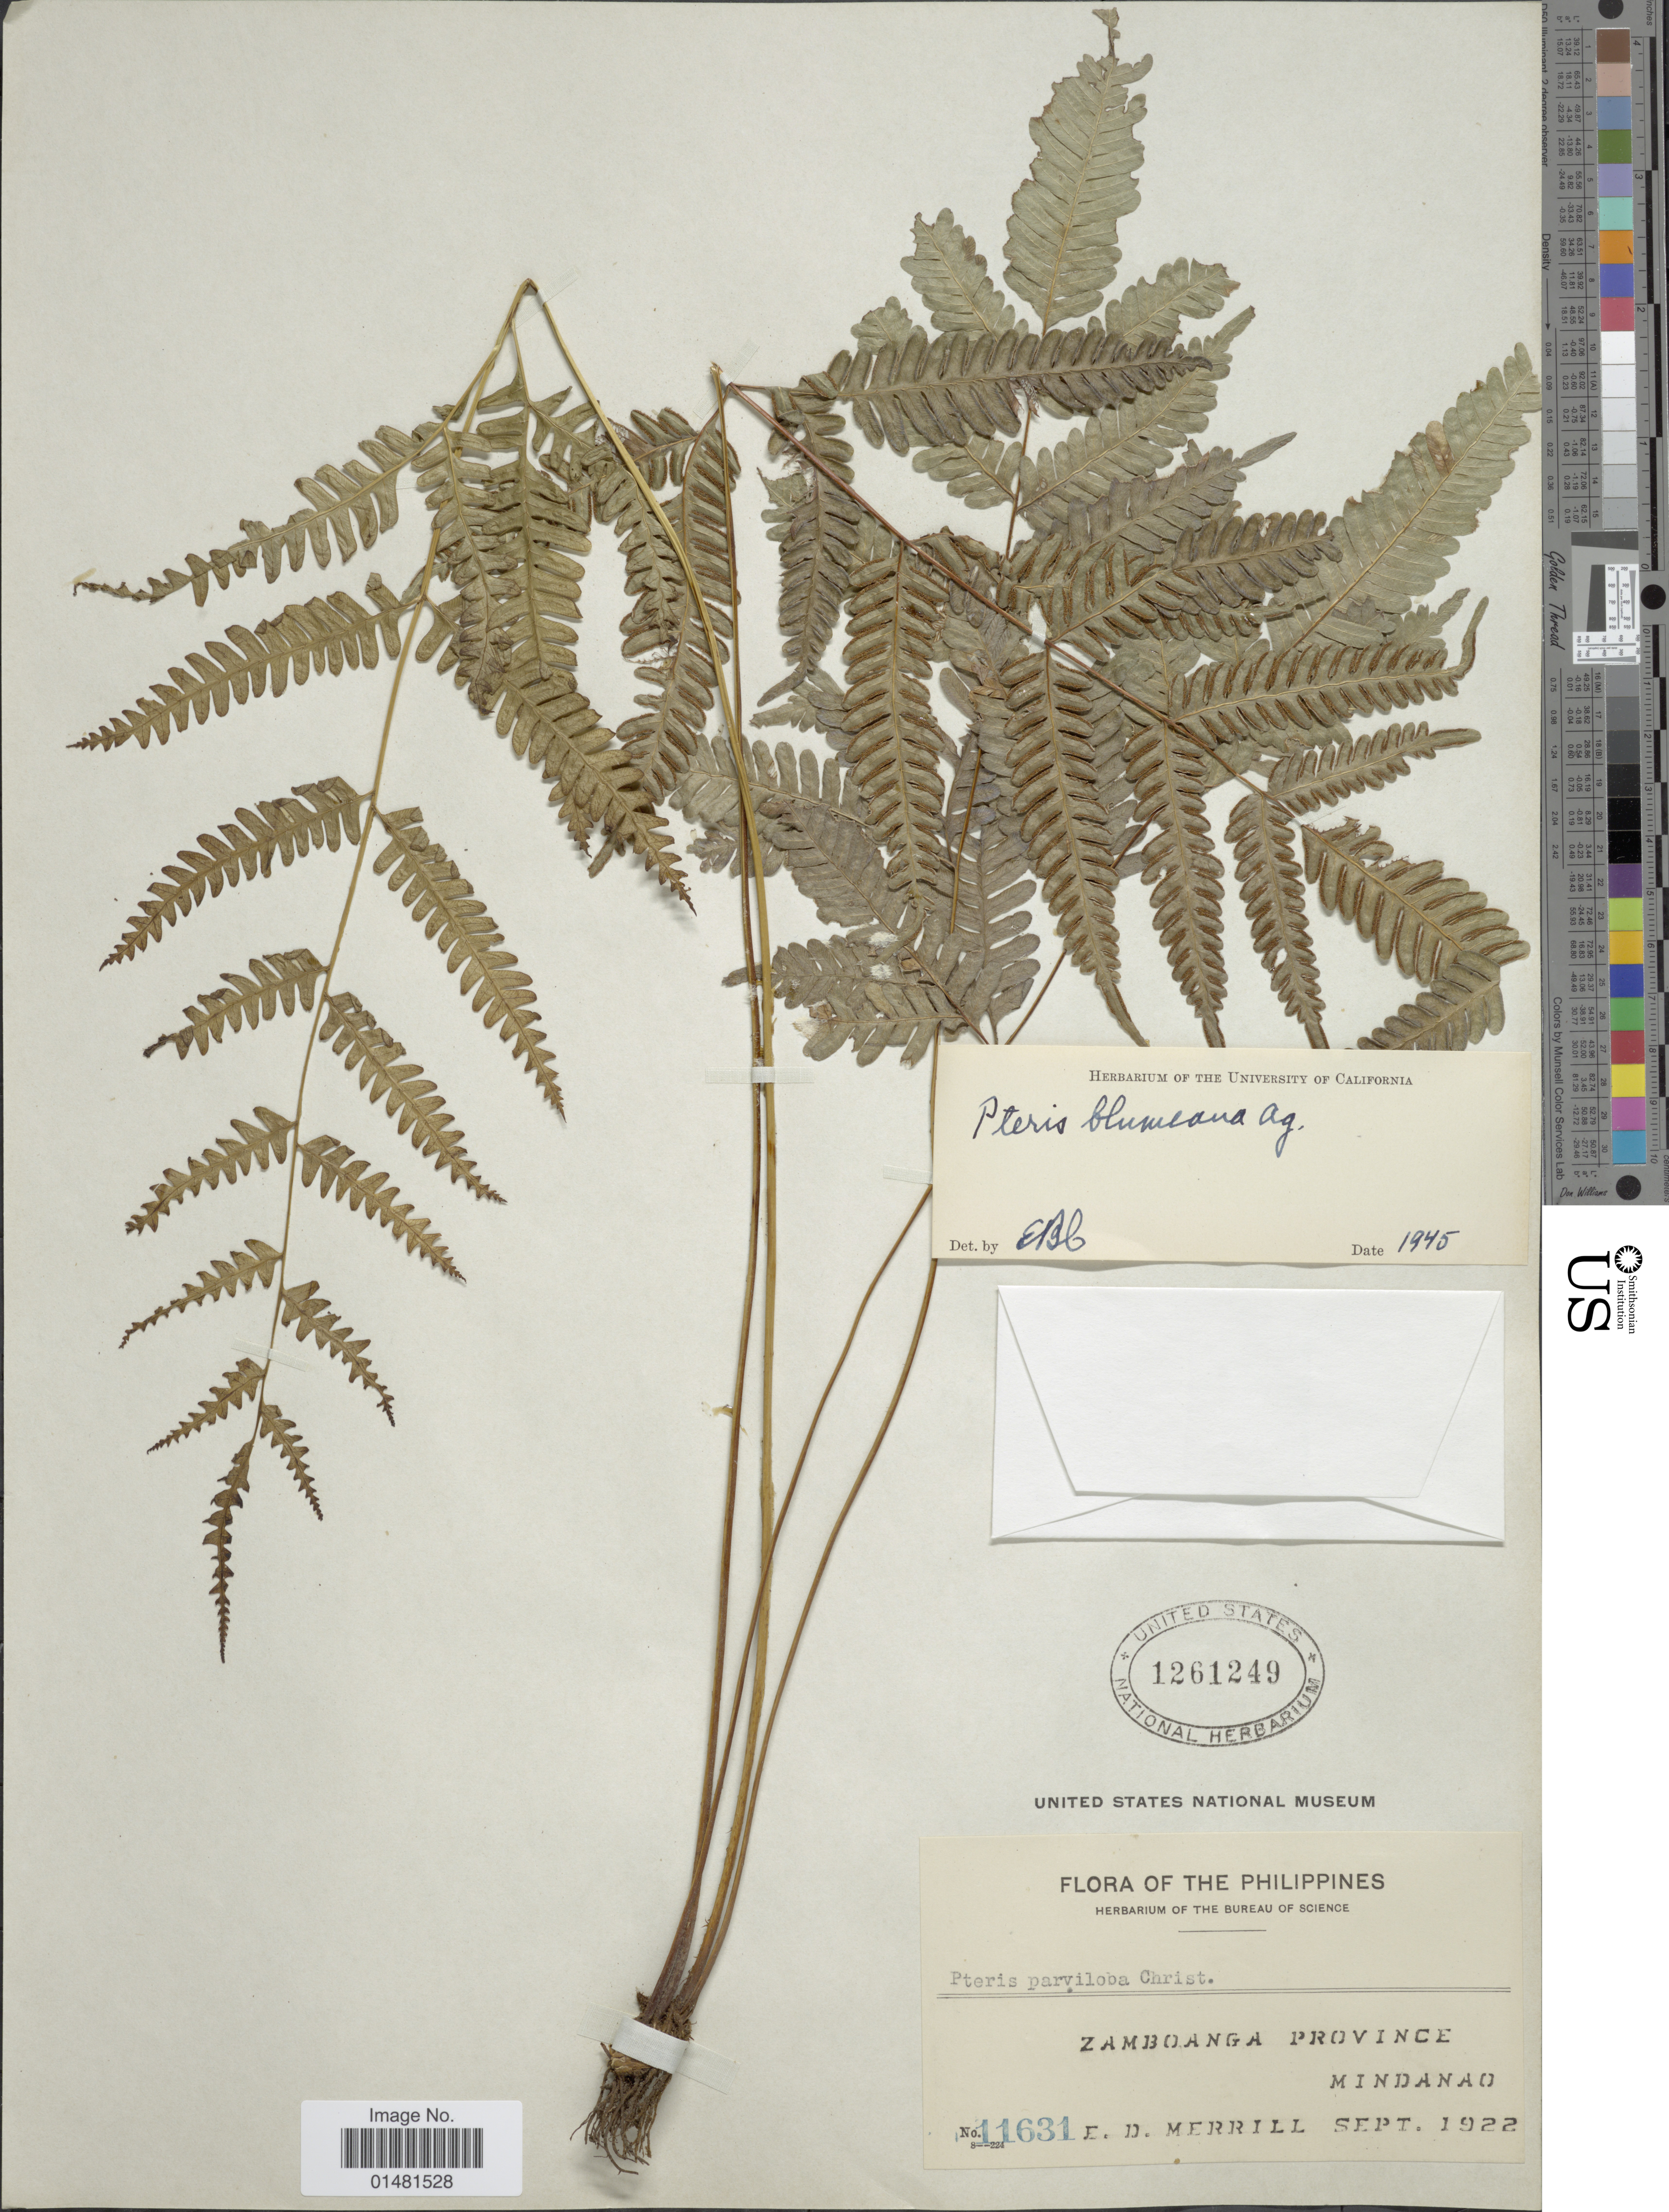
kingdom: Plantae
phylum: Tracheophyta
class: Polypodiopsida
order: Polypodiales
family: Pteridaceae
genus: Pteris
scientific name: Pteris blumeana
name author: J. Agardh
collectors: E. D. Merrill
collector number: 11631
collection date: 1922-09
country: Philippines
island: Mindanao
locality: Zamboanga Province, Mindanao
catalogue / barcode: US 1261249